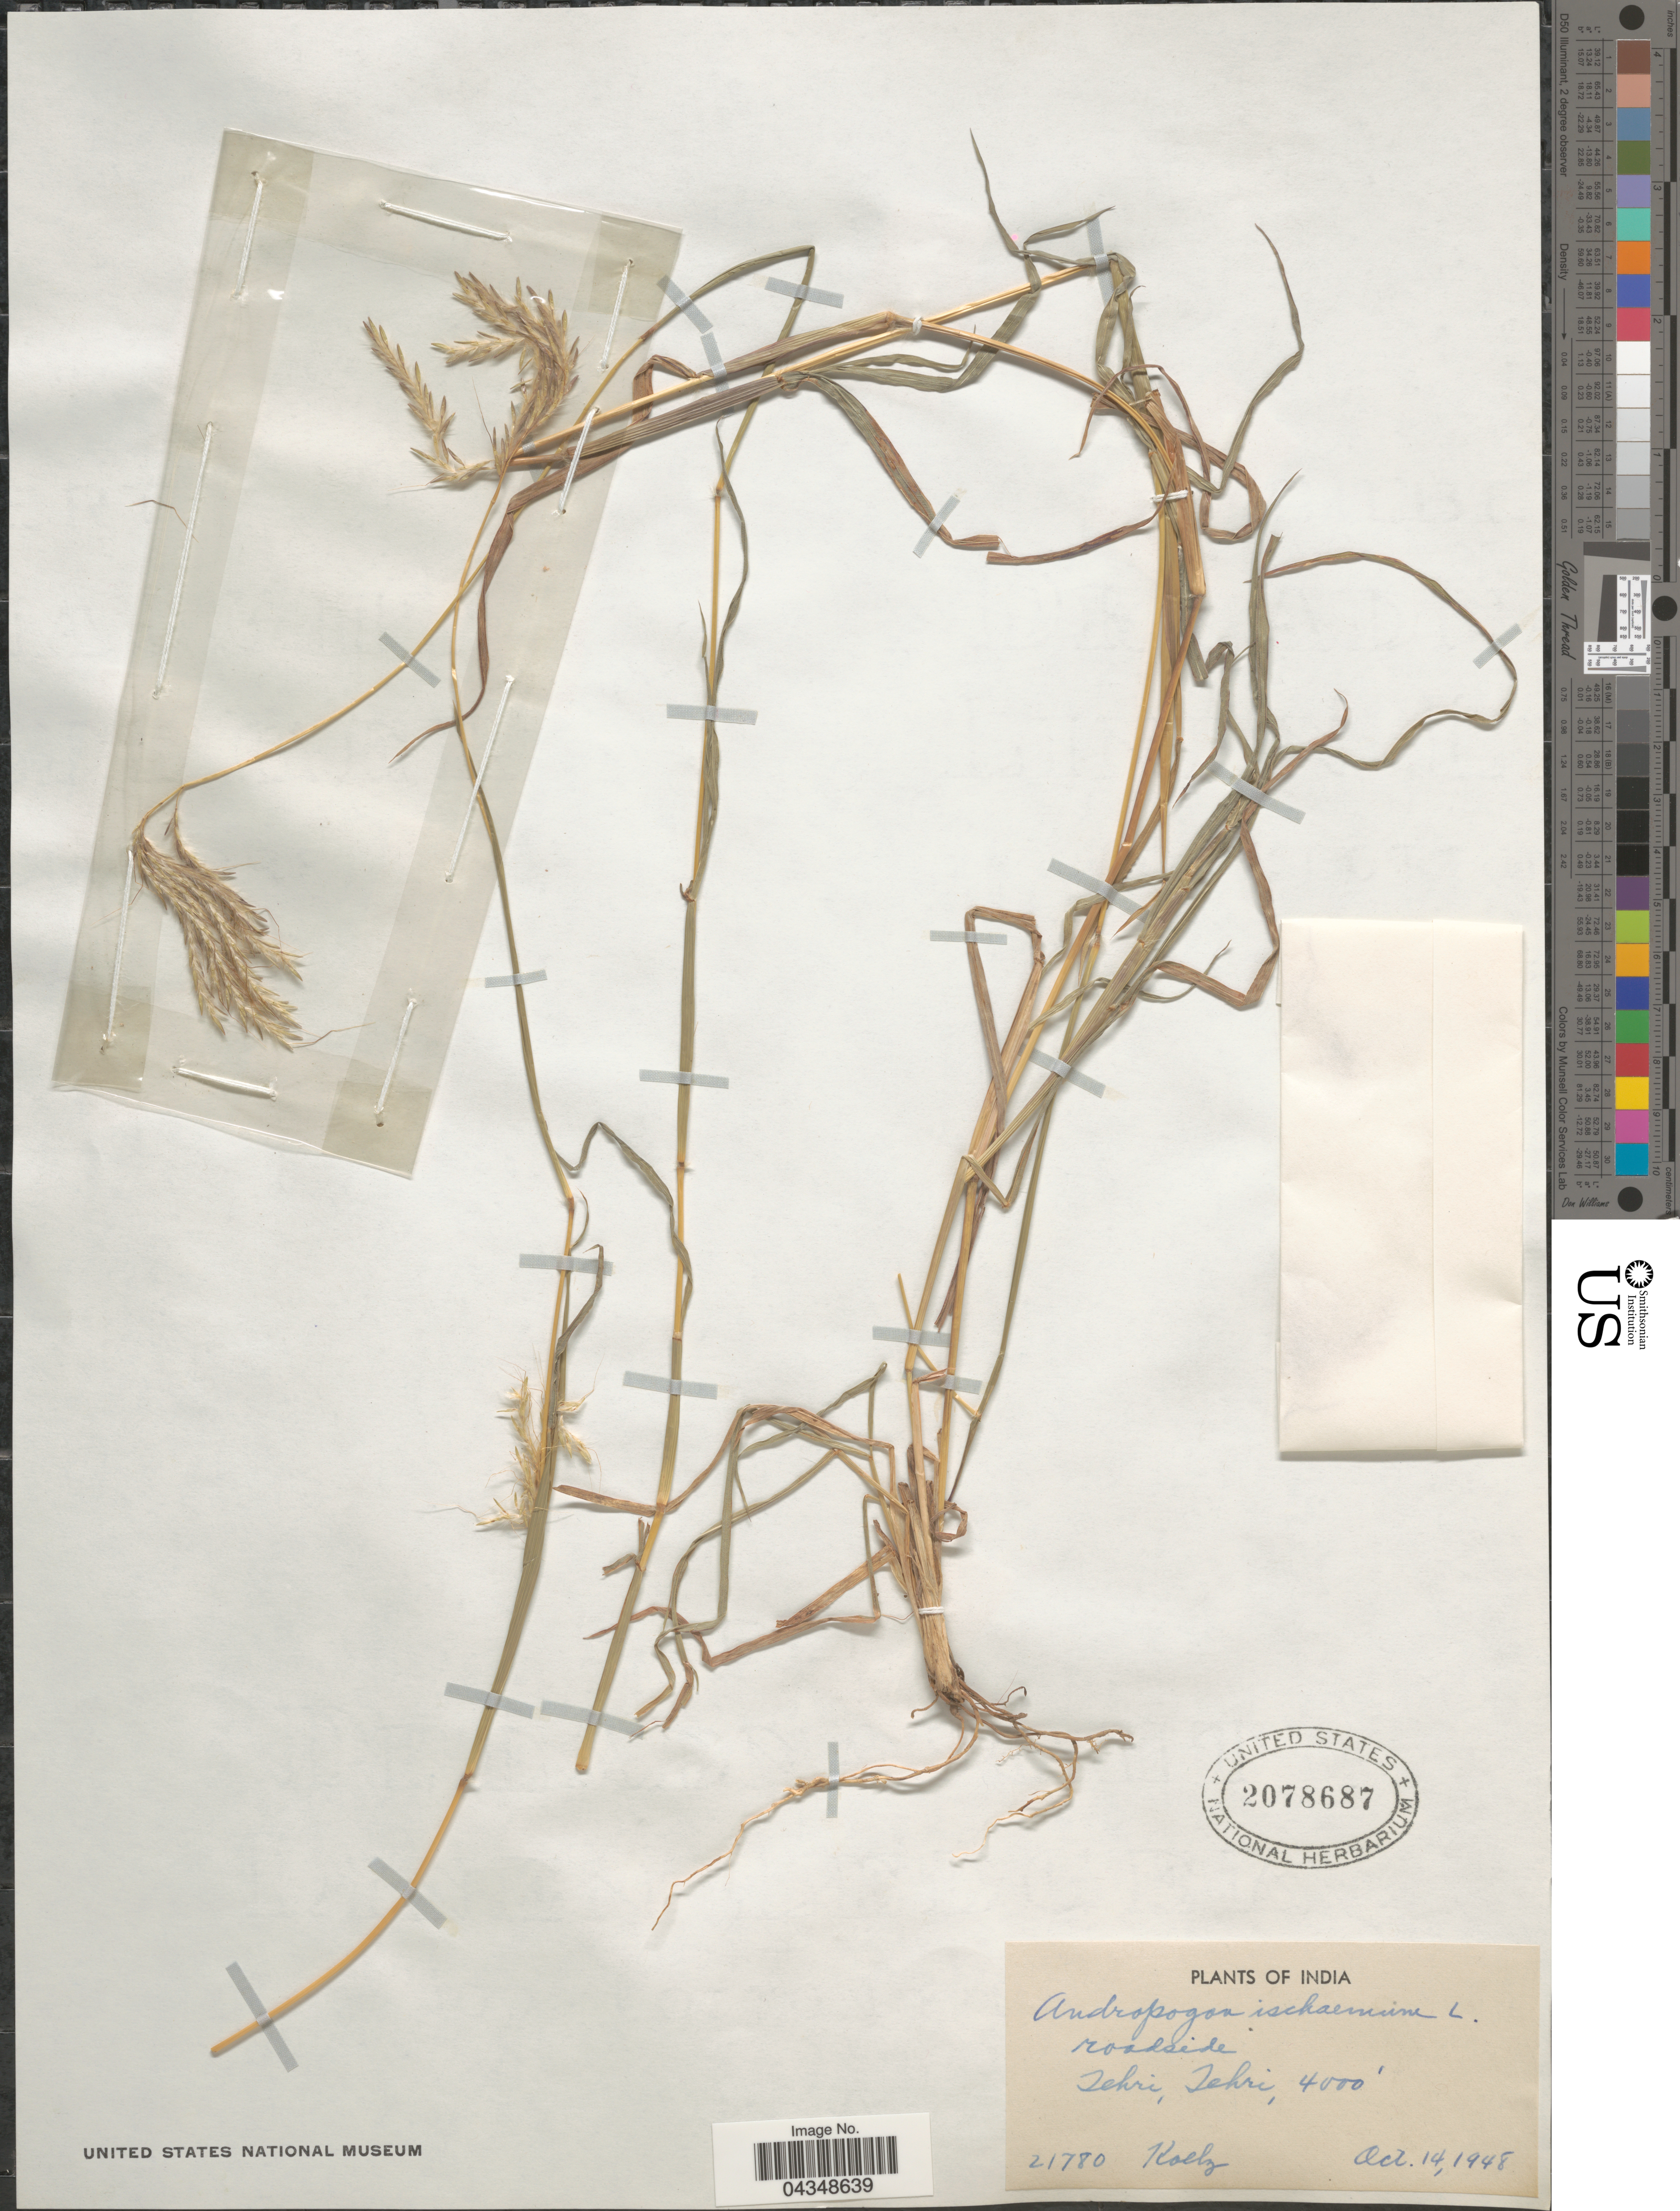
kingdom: Plantae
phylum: Tracheophyta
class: Liliopsida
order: Poales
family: Poaceae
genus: Bothriochloa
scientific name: Bothriochloa ischaemum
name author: (L.) Keng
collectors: Koelz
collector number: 21780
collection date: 1948-10-14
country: India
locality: Roadside. Tehri, Tehri.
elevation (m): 1219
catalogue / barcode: US 2078687